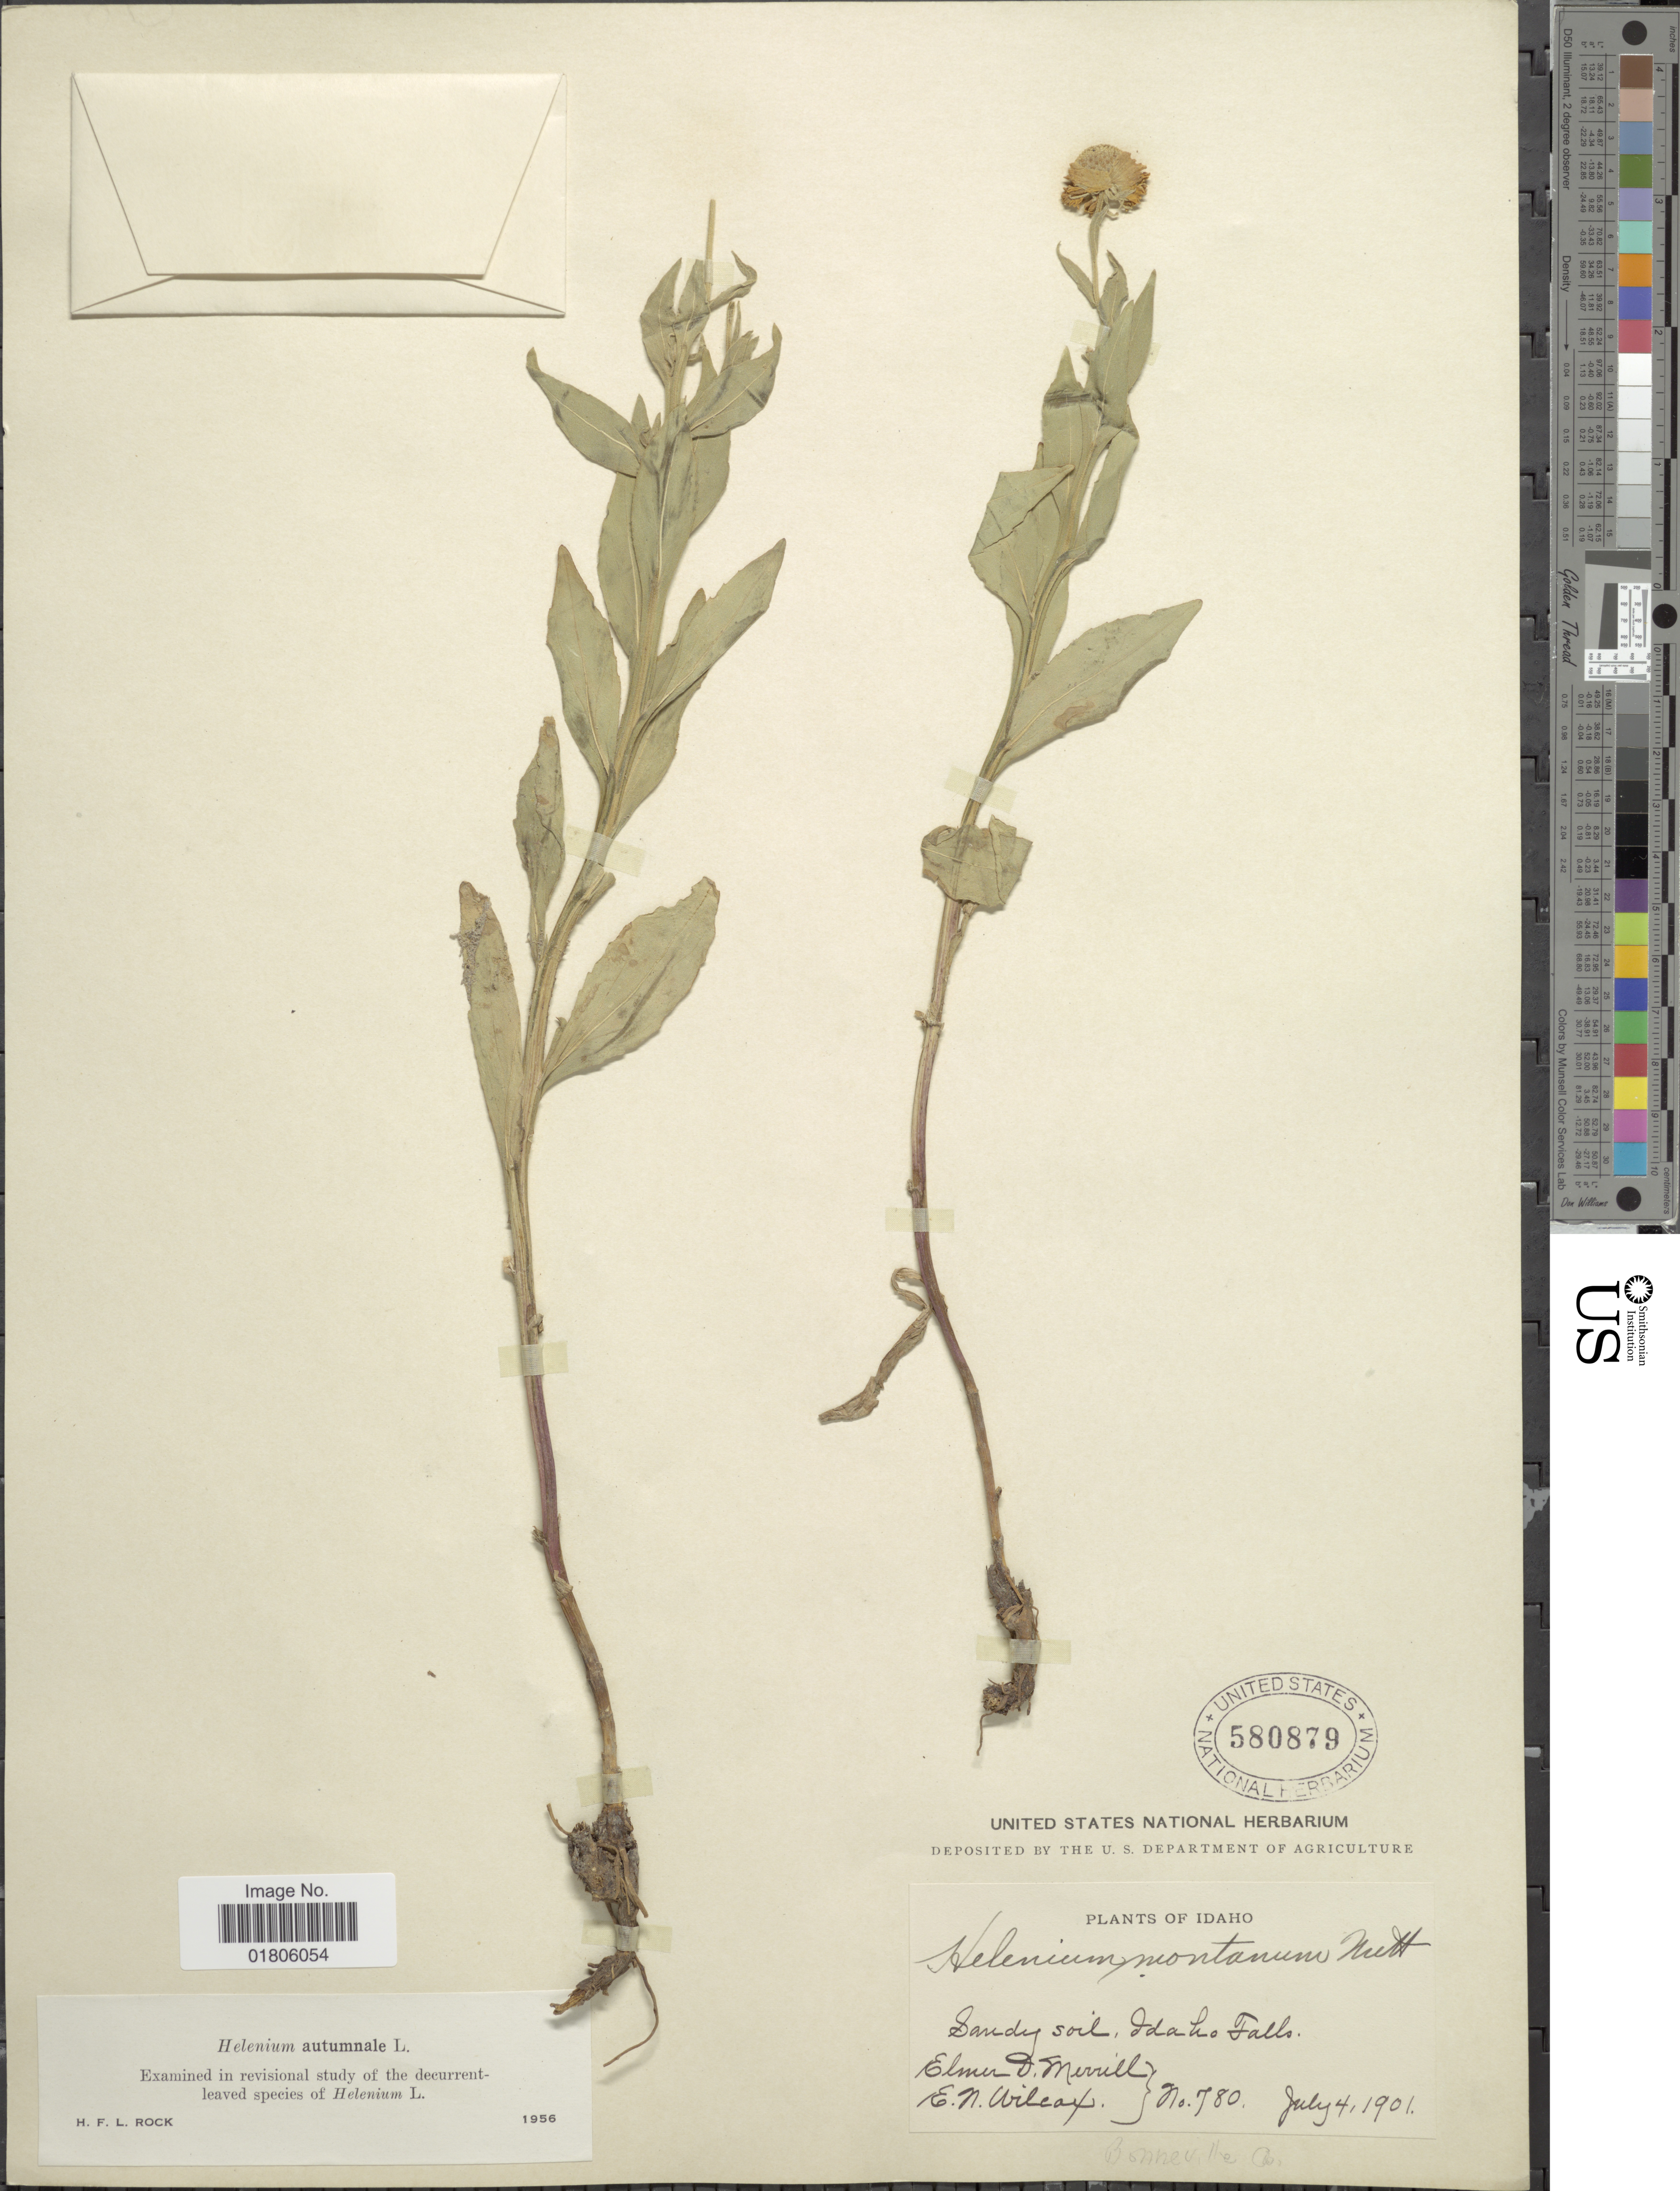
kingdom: Plantae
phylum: Tracheophyta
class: Magnoliopsida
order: Asterales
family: Asteraceae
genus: Helenium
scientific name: Helenium autumnale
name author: L.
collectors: E. D. Merrill & E. Wilcox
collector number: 780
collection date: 1901-07-04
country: United States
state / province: Idaho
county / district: Bonneville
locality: Idaho Falls, Bonneville Co.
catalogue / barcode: US 580879